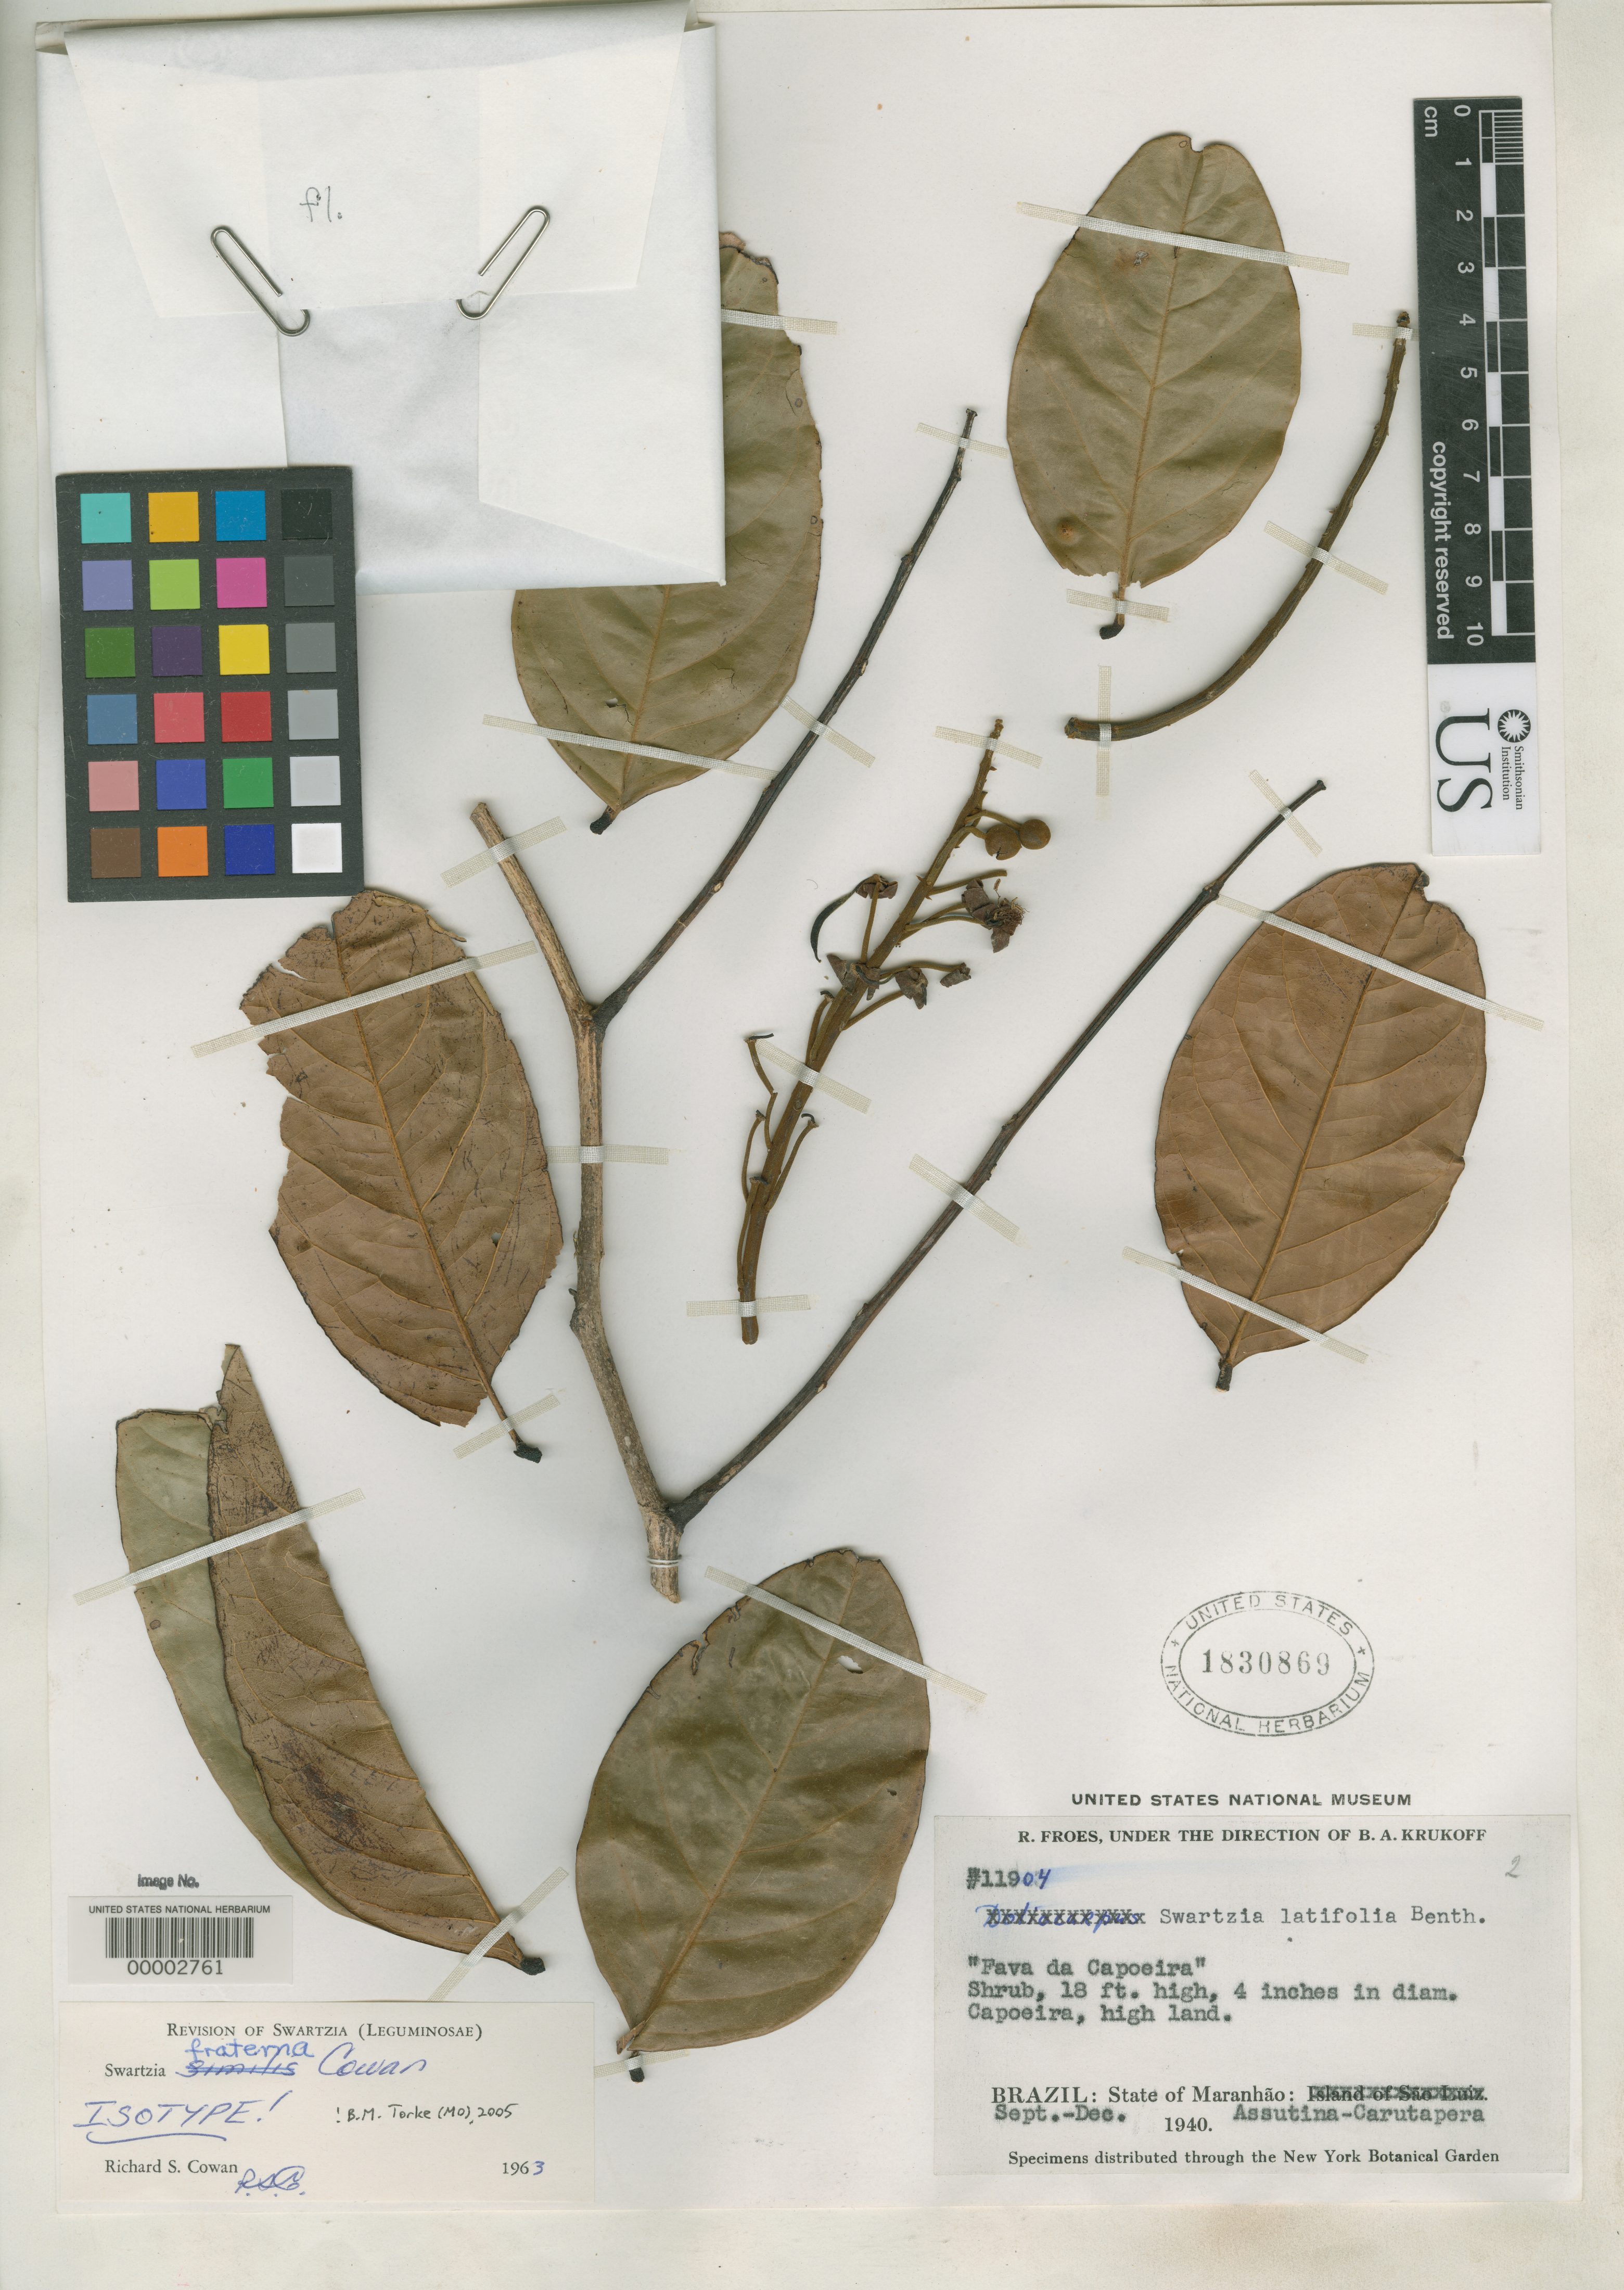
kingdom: Plantae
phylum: Tracheophyta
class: Magnoliopsida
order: Fabales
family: Fabaceae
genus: Swartzia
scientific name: Swartzia fraterna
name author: R.S. Cowan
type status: Isotype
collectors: R. L. Fróes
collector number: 11904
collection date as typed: Sep 1940 to -- Dec 1940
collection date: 1940-09/1940-12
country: Brazil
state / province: Maranhão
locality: Between Assutina and Carutapera.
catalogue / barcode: US 1830869